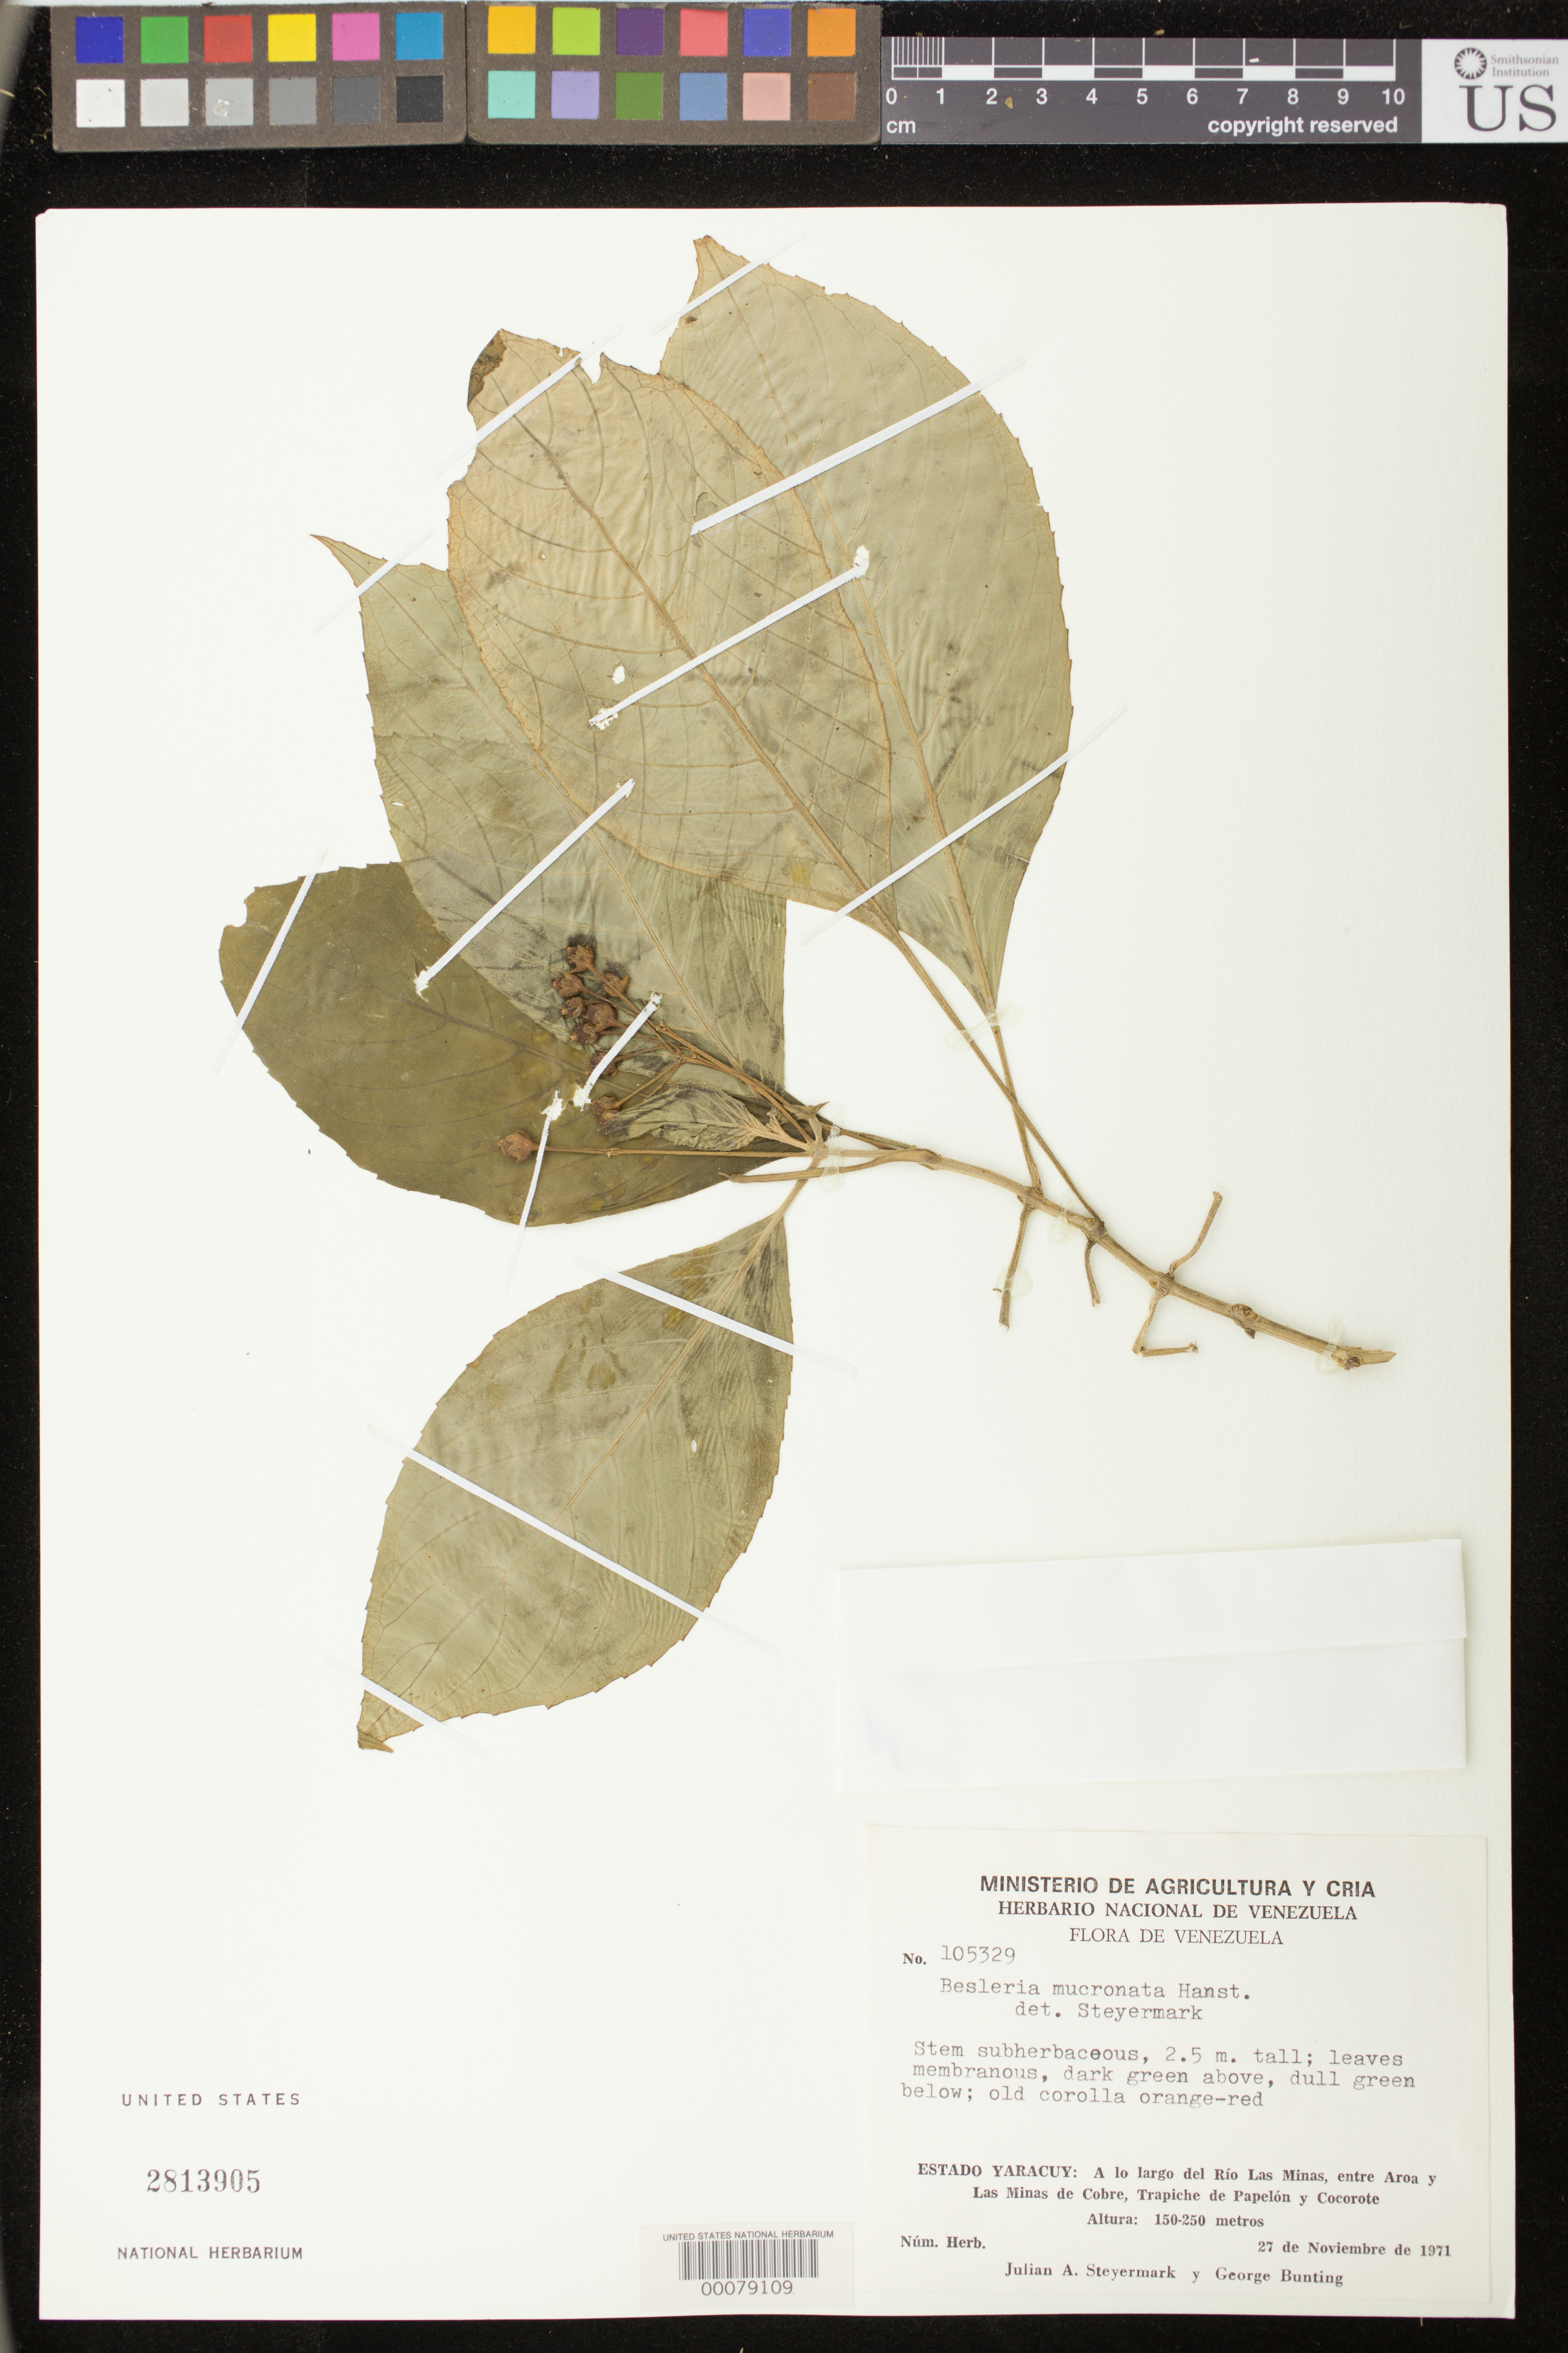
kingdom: Plantae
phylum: Tracheophyta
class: Magnoliopsida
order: Lamiales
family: Gesneriaceae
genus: Besleria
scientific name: Besleria mucronata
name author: Hanst.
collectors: J. Steyermark & G. S. Bunting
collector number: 105329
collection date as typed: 27 Nov 1971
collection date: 1971-11-27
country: Venezuela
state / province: Yaracuy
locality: Along Rio las Minas, between Aroa and Las Minas de Cobre, Sugar mill of Paelon and Cocorote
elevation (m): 150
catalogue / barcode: US 2813905